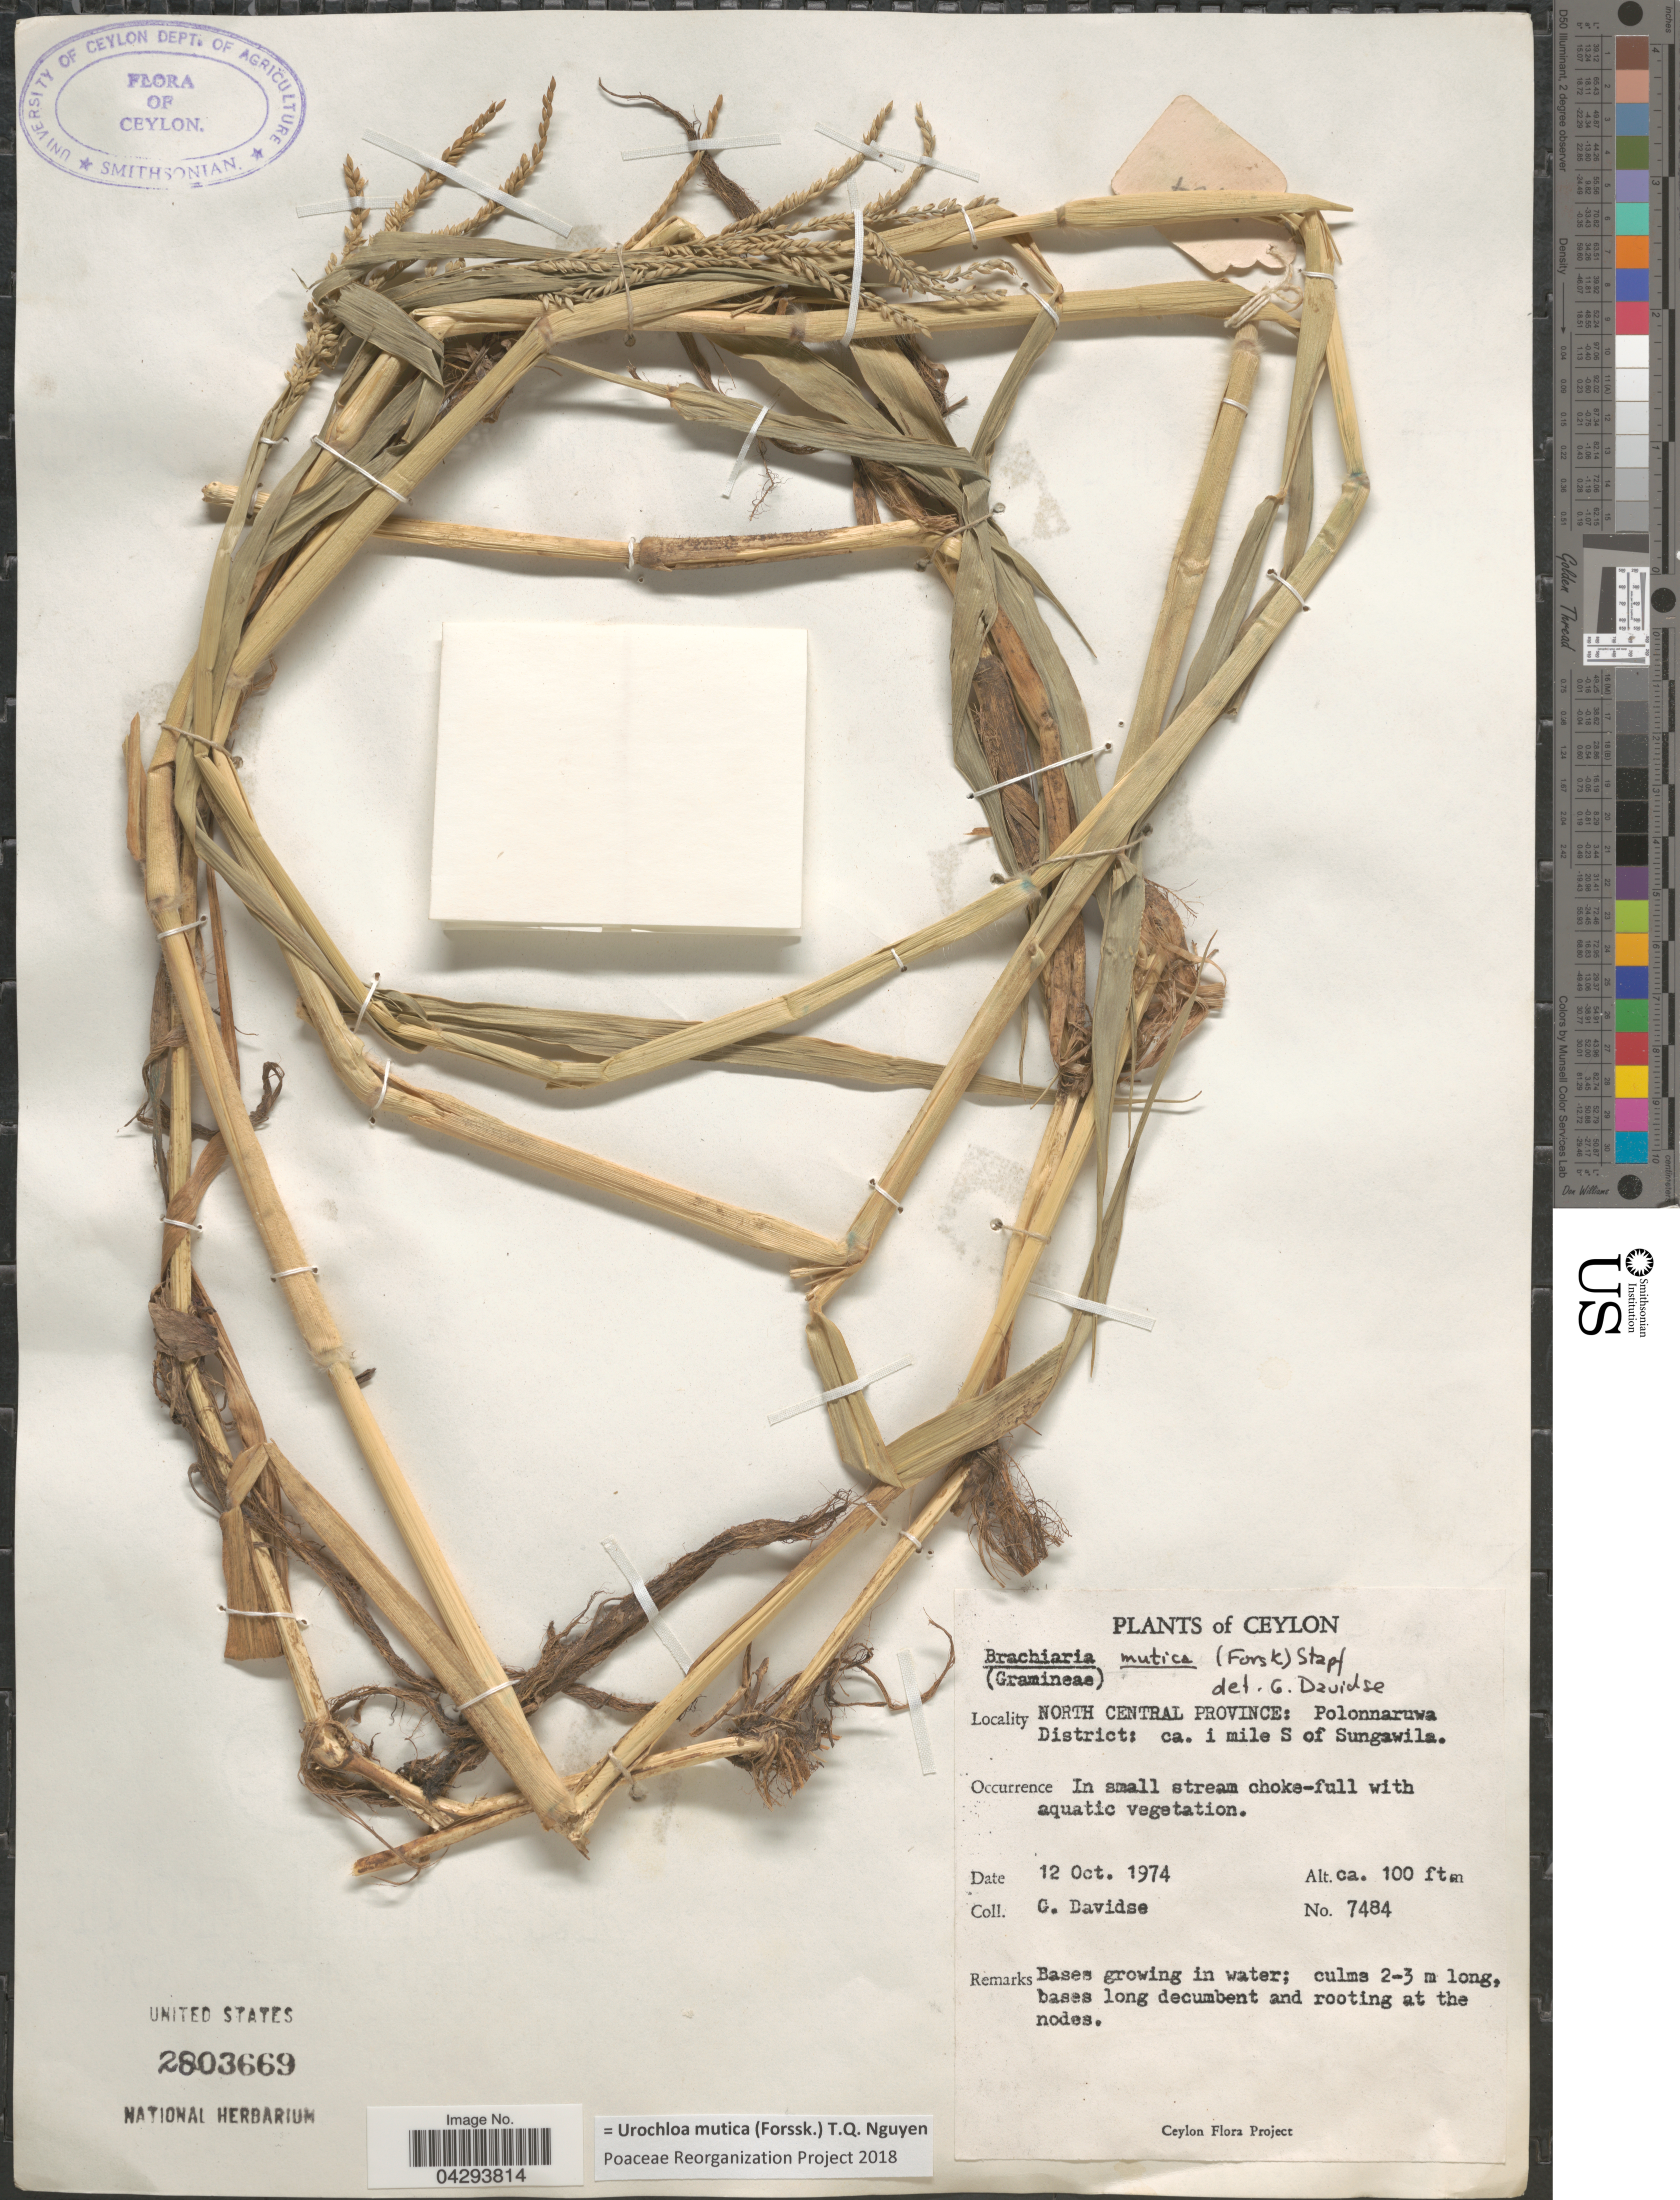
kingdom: Plantae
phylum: Tracheophyta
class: Liliopsida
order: Poales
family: Poaceae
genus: Urochloa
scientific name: Urochloa mutica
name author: (Forssk.) T.Q. Nguyen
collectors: G. Davidse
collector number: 7484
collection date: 1974-10-12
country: Sri Lanka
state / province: North Central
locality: Ceylon. Polannaruwa District: ca. 1 mile S of Sungawila.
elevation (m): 30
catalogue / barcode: US 2803669